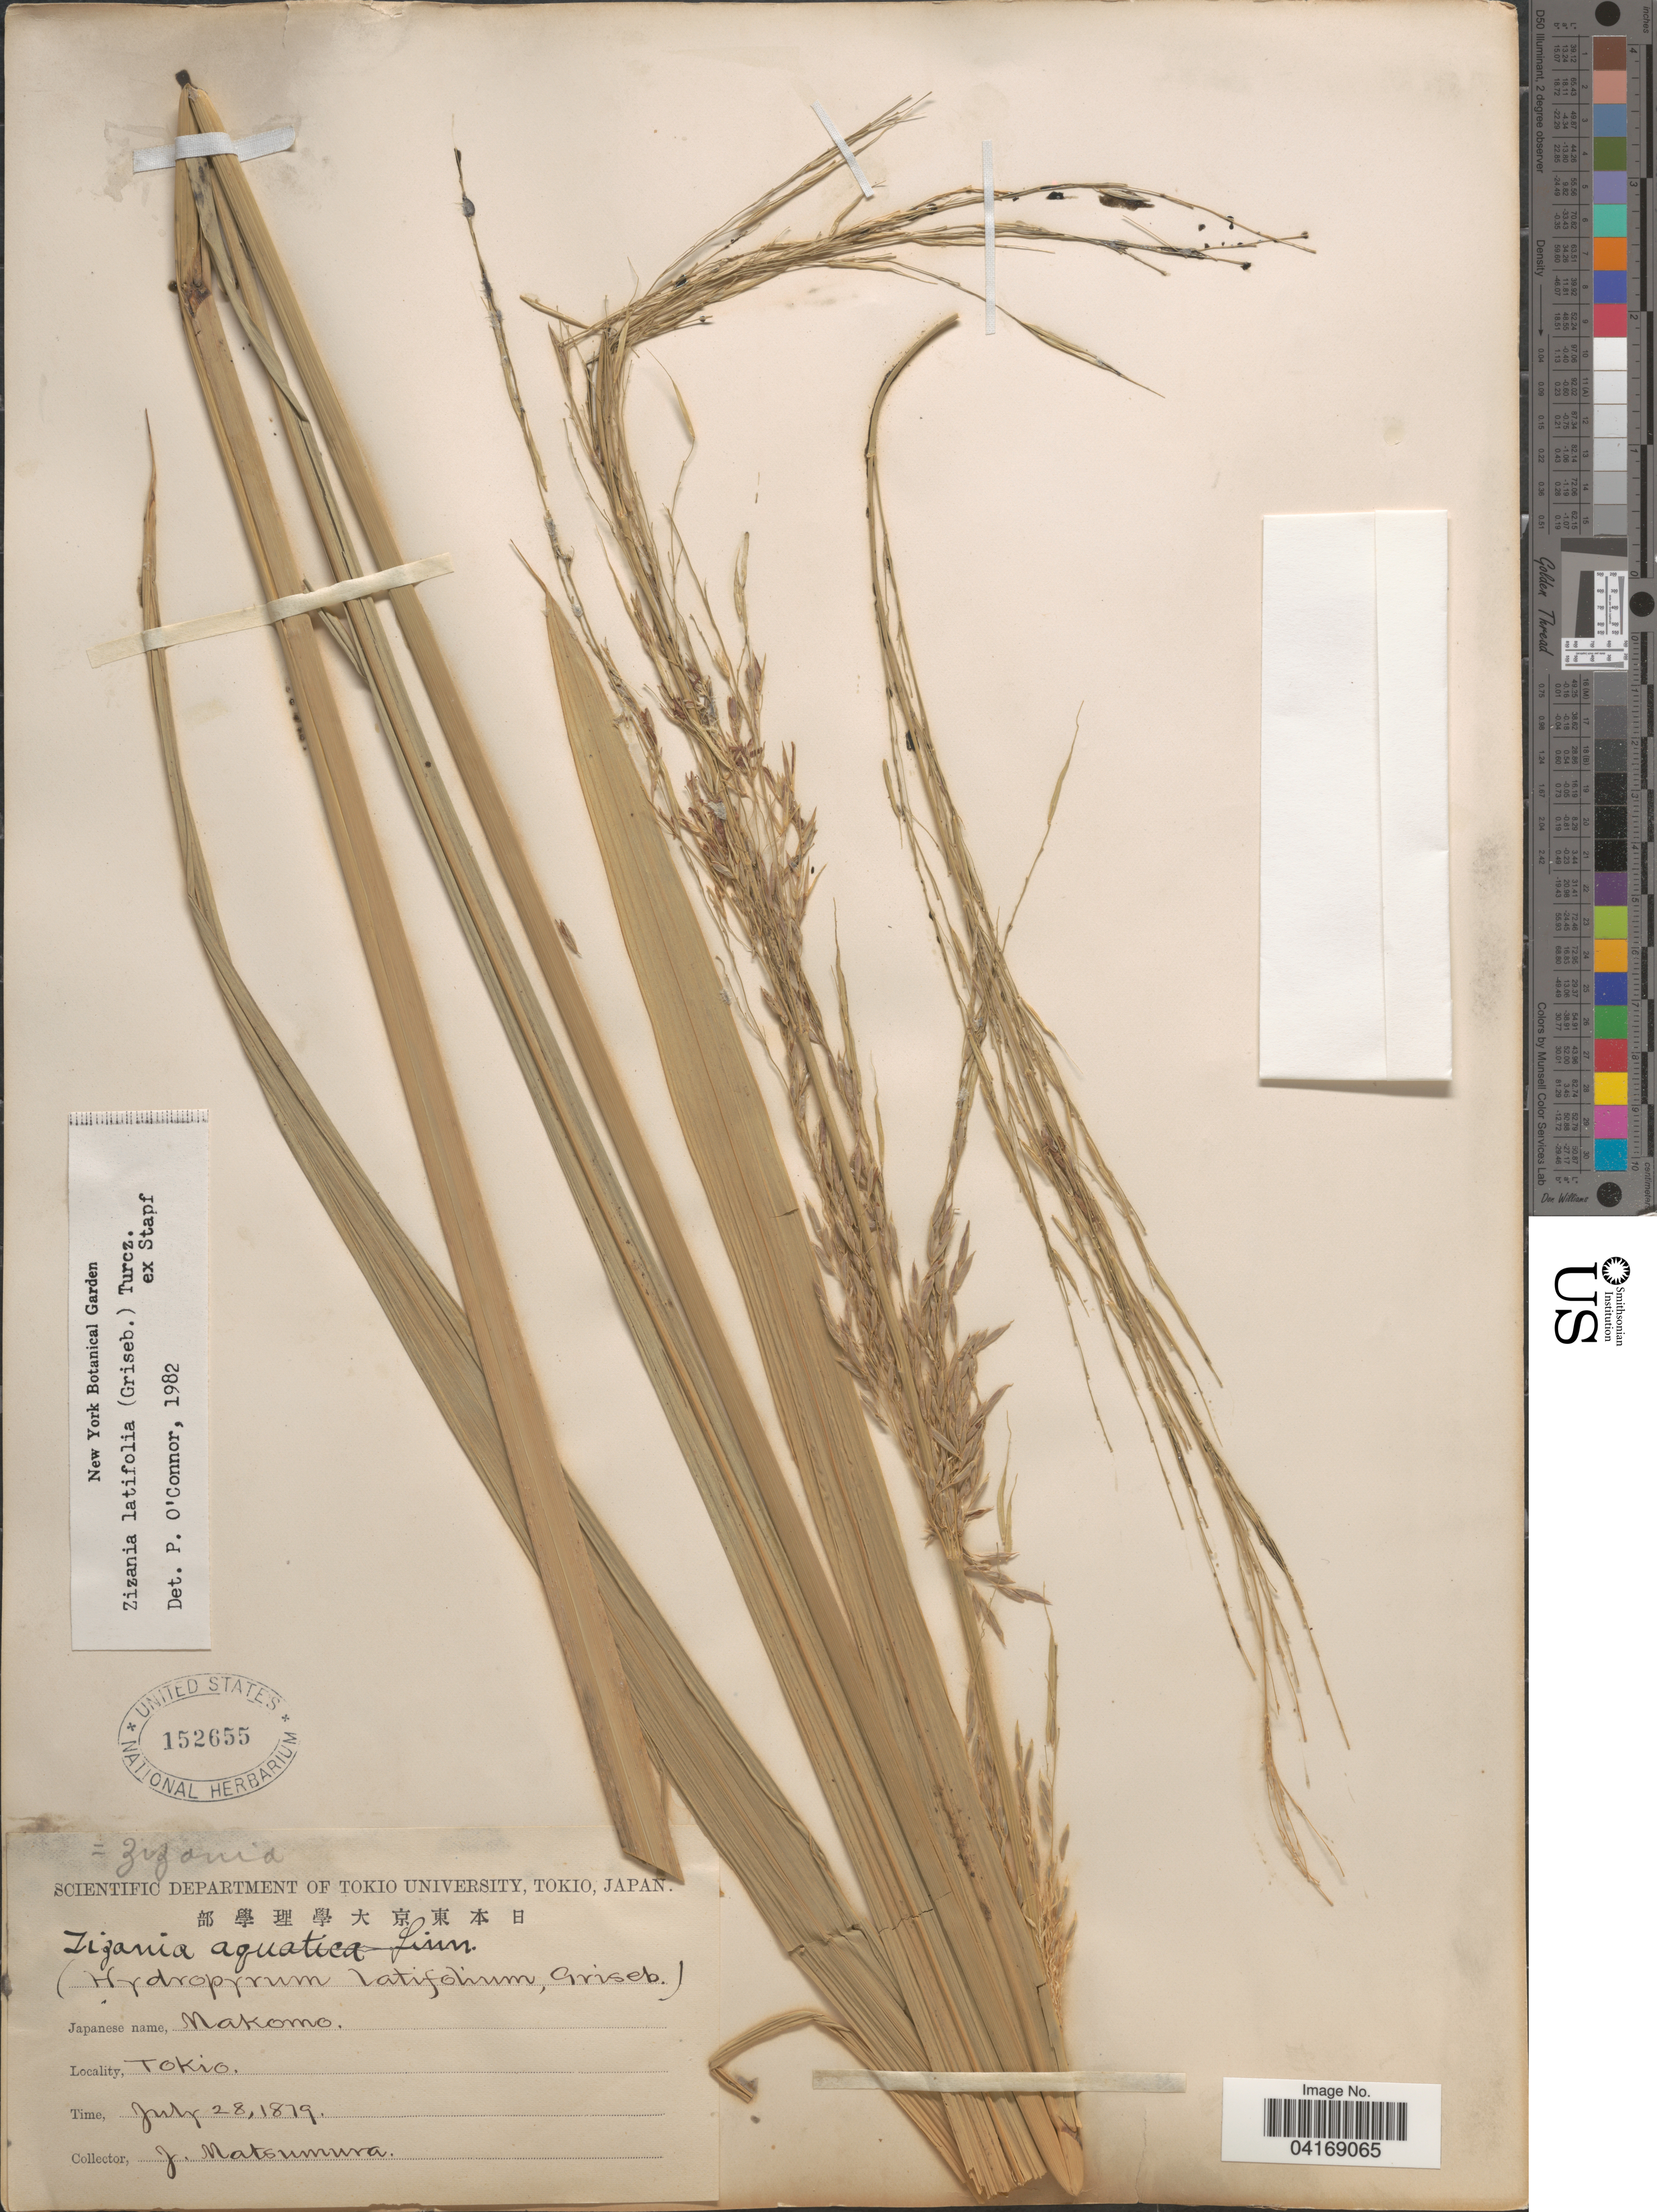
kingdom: Plantae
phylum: Tracheophyta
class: Liliopsida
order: Poales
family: Poaceae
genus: Zizania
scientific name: Zizania latifolia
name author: (Griseb.) Stapf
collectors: J. Matsumura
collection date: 1879-07-28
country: Japan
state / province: Tokyo, Federal City of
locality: Tokio.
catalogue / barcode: US 152655